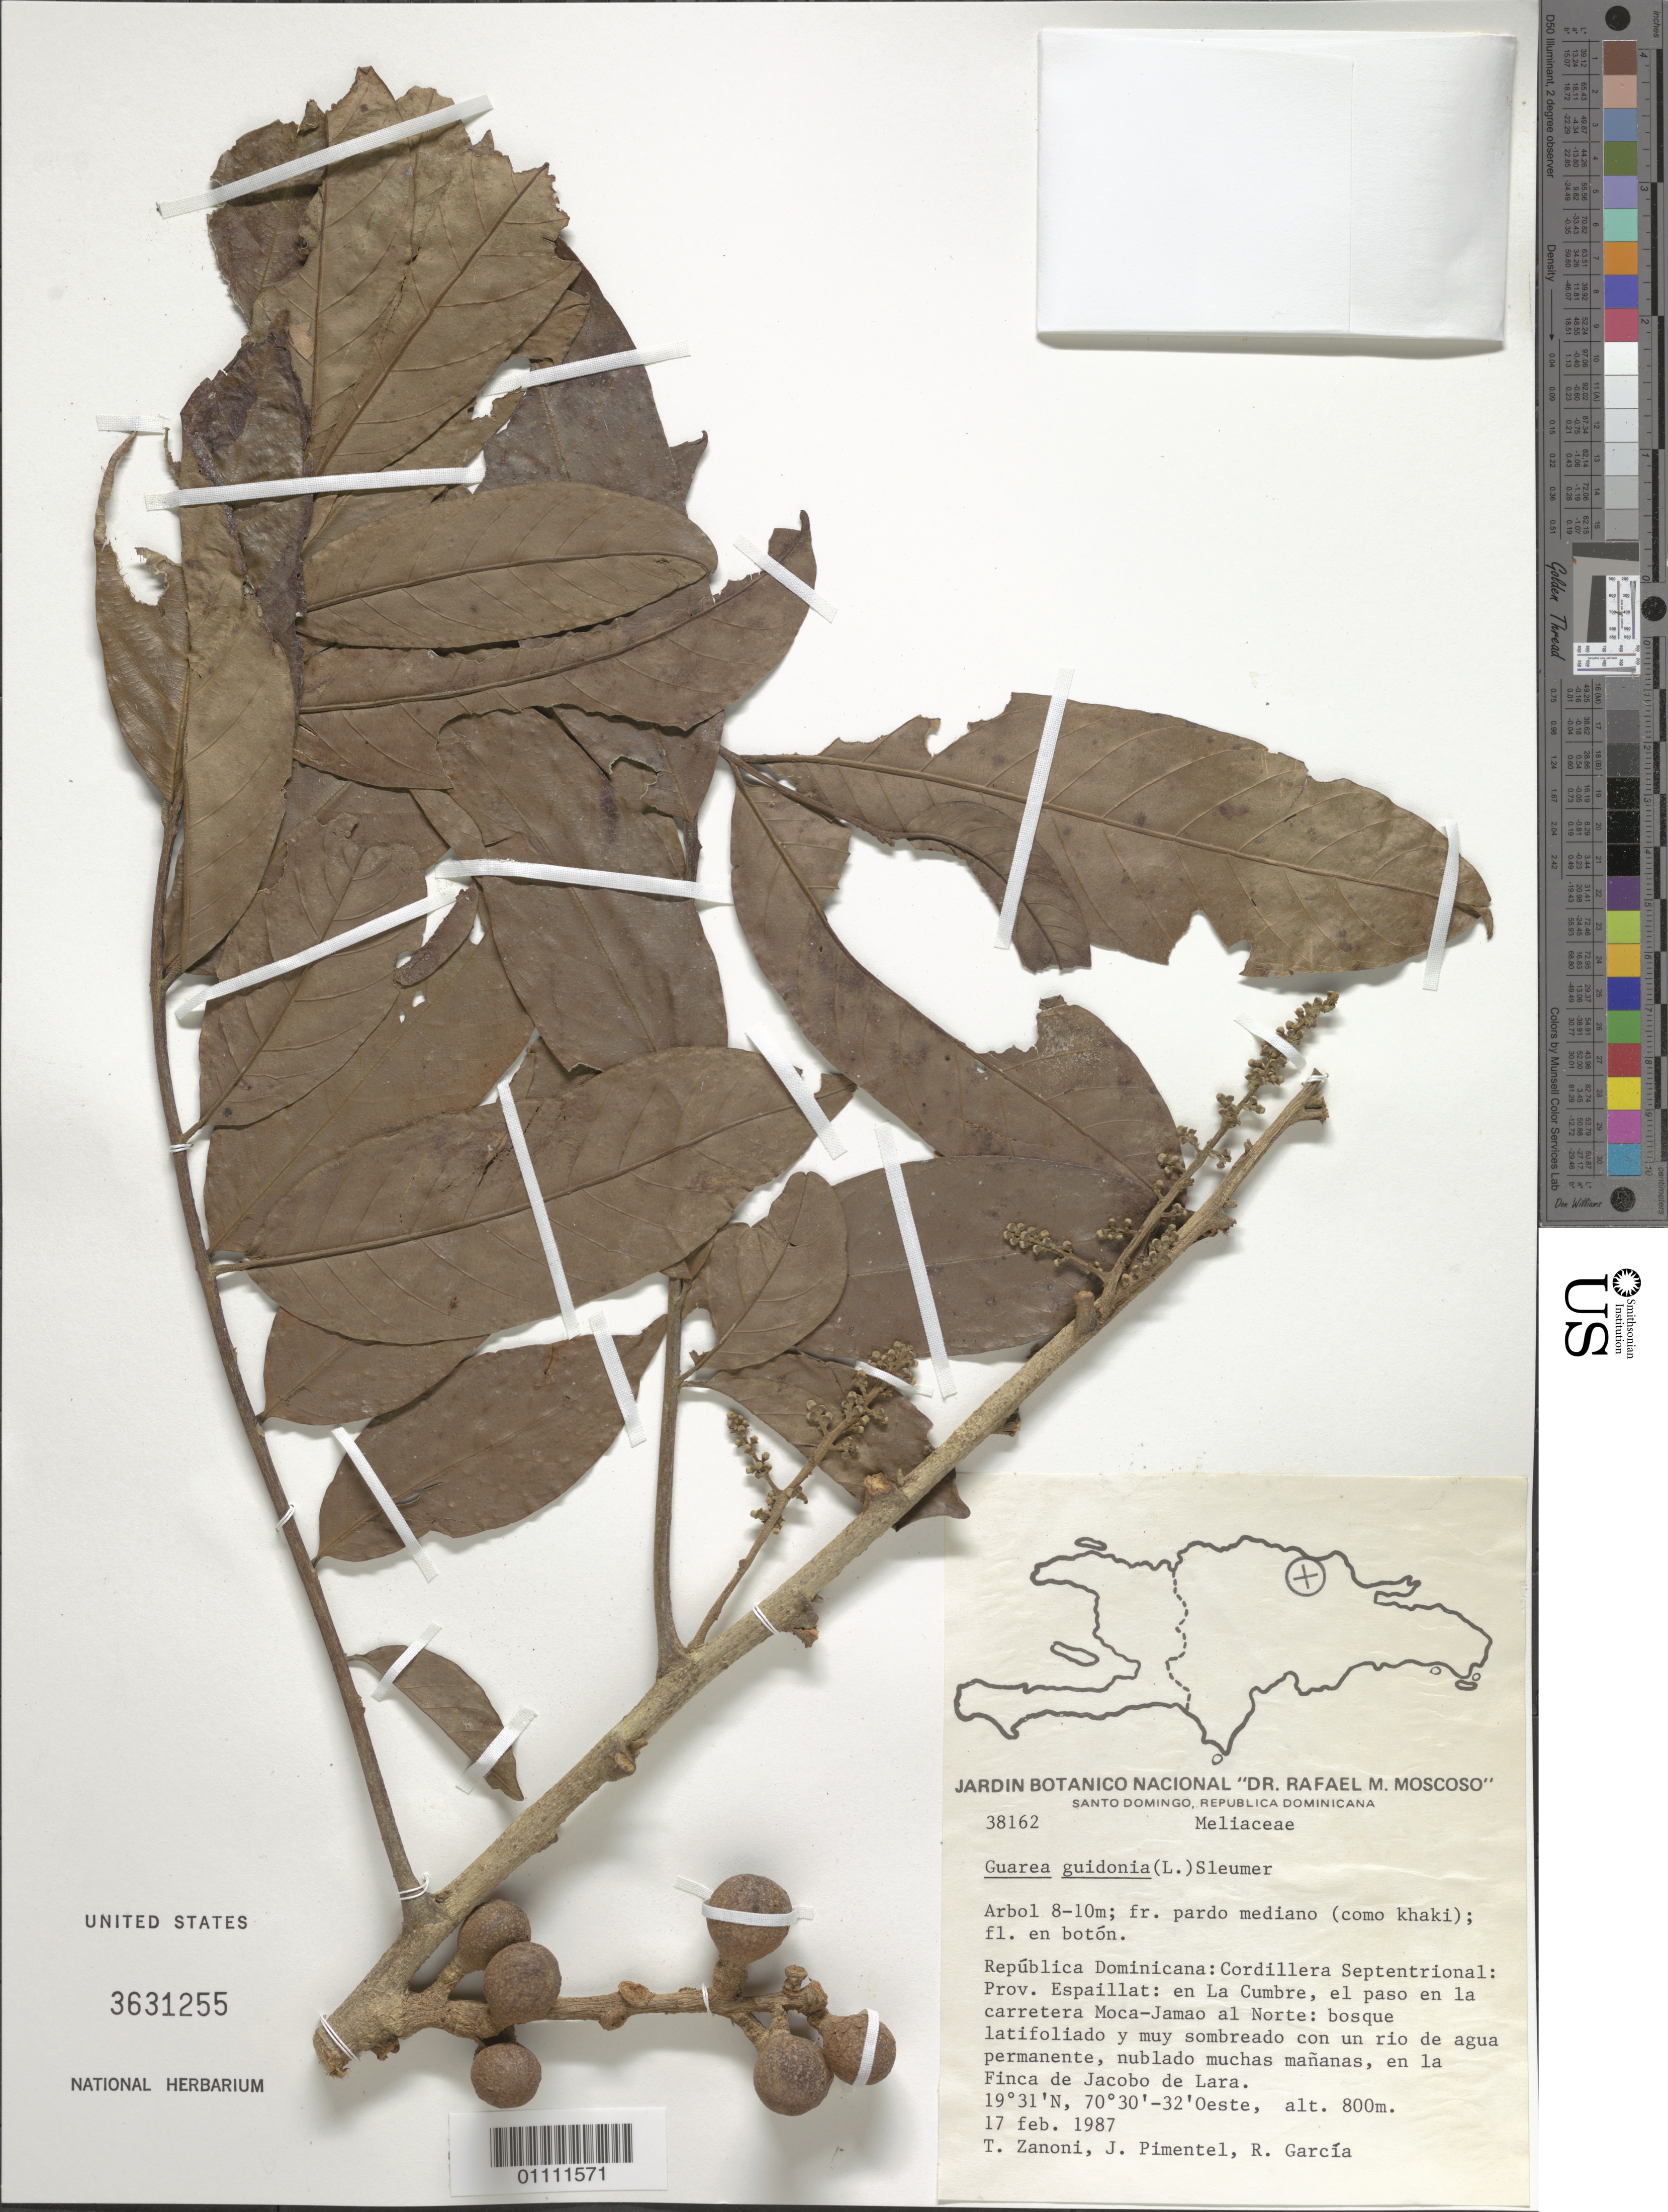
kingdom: Plantae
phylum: Tracheophyta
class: Magnoliopsida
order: Sapindales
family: Meliaceae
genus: Guarea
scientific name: Guarea guidonia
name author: (L.) Sleumer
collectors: T. A. Zanoni, J. Pimentel & R. G. García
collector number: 38162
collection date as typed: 17 Feb 1987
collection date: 1987-02-17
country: Dominican Republic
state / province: Espaillat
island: Hispaniola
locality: Cordillera Septentrional, en La Cumbre, el paso en la carretera Moca-Jamao al Norte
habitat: Bosque latifoliado y muy sombreado con un río de agua permanente, nublado muchas mañanas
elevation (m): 800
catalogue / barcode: US 3631255